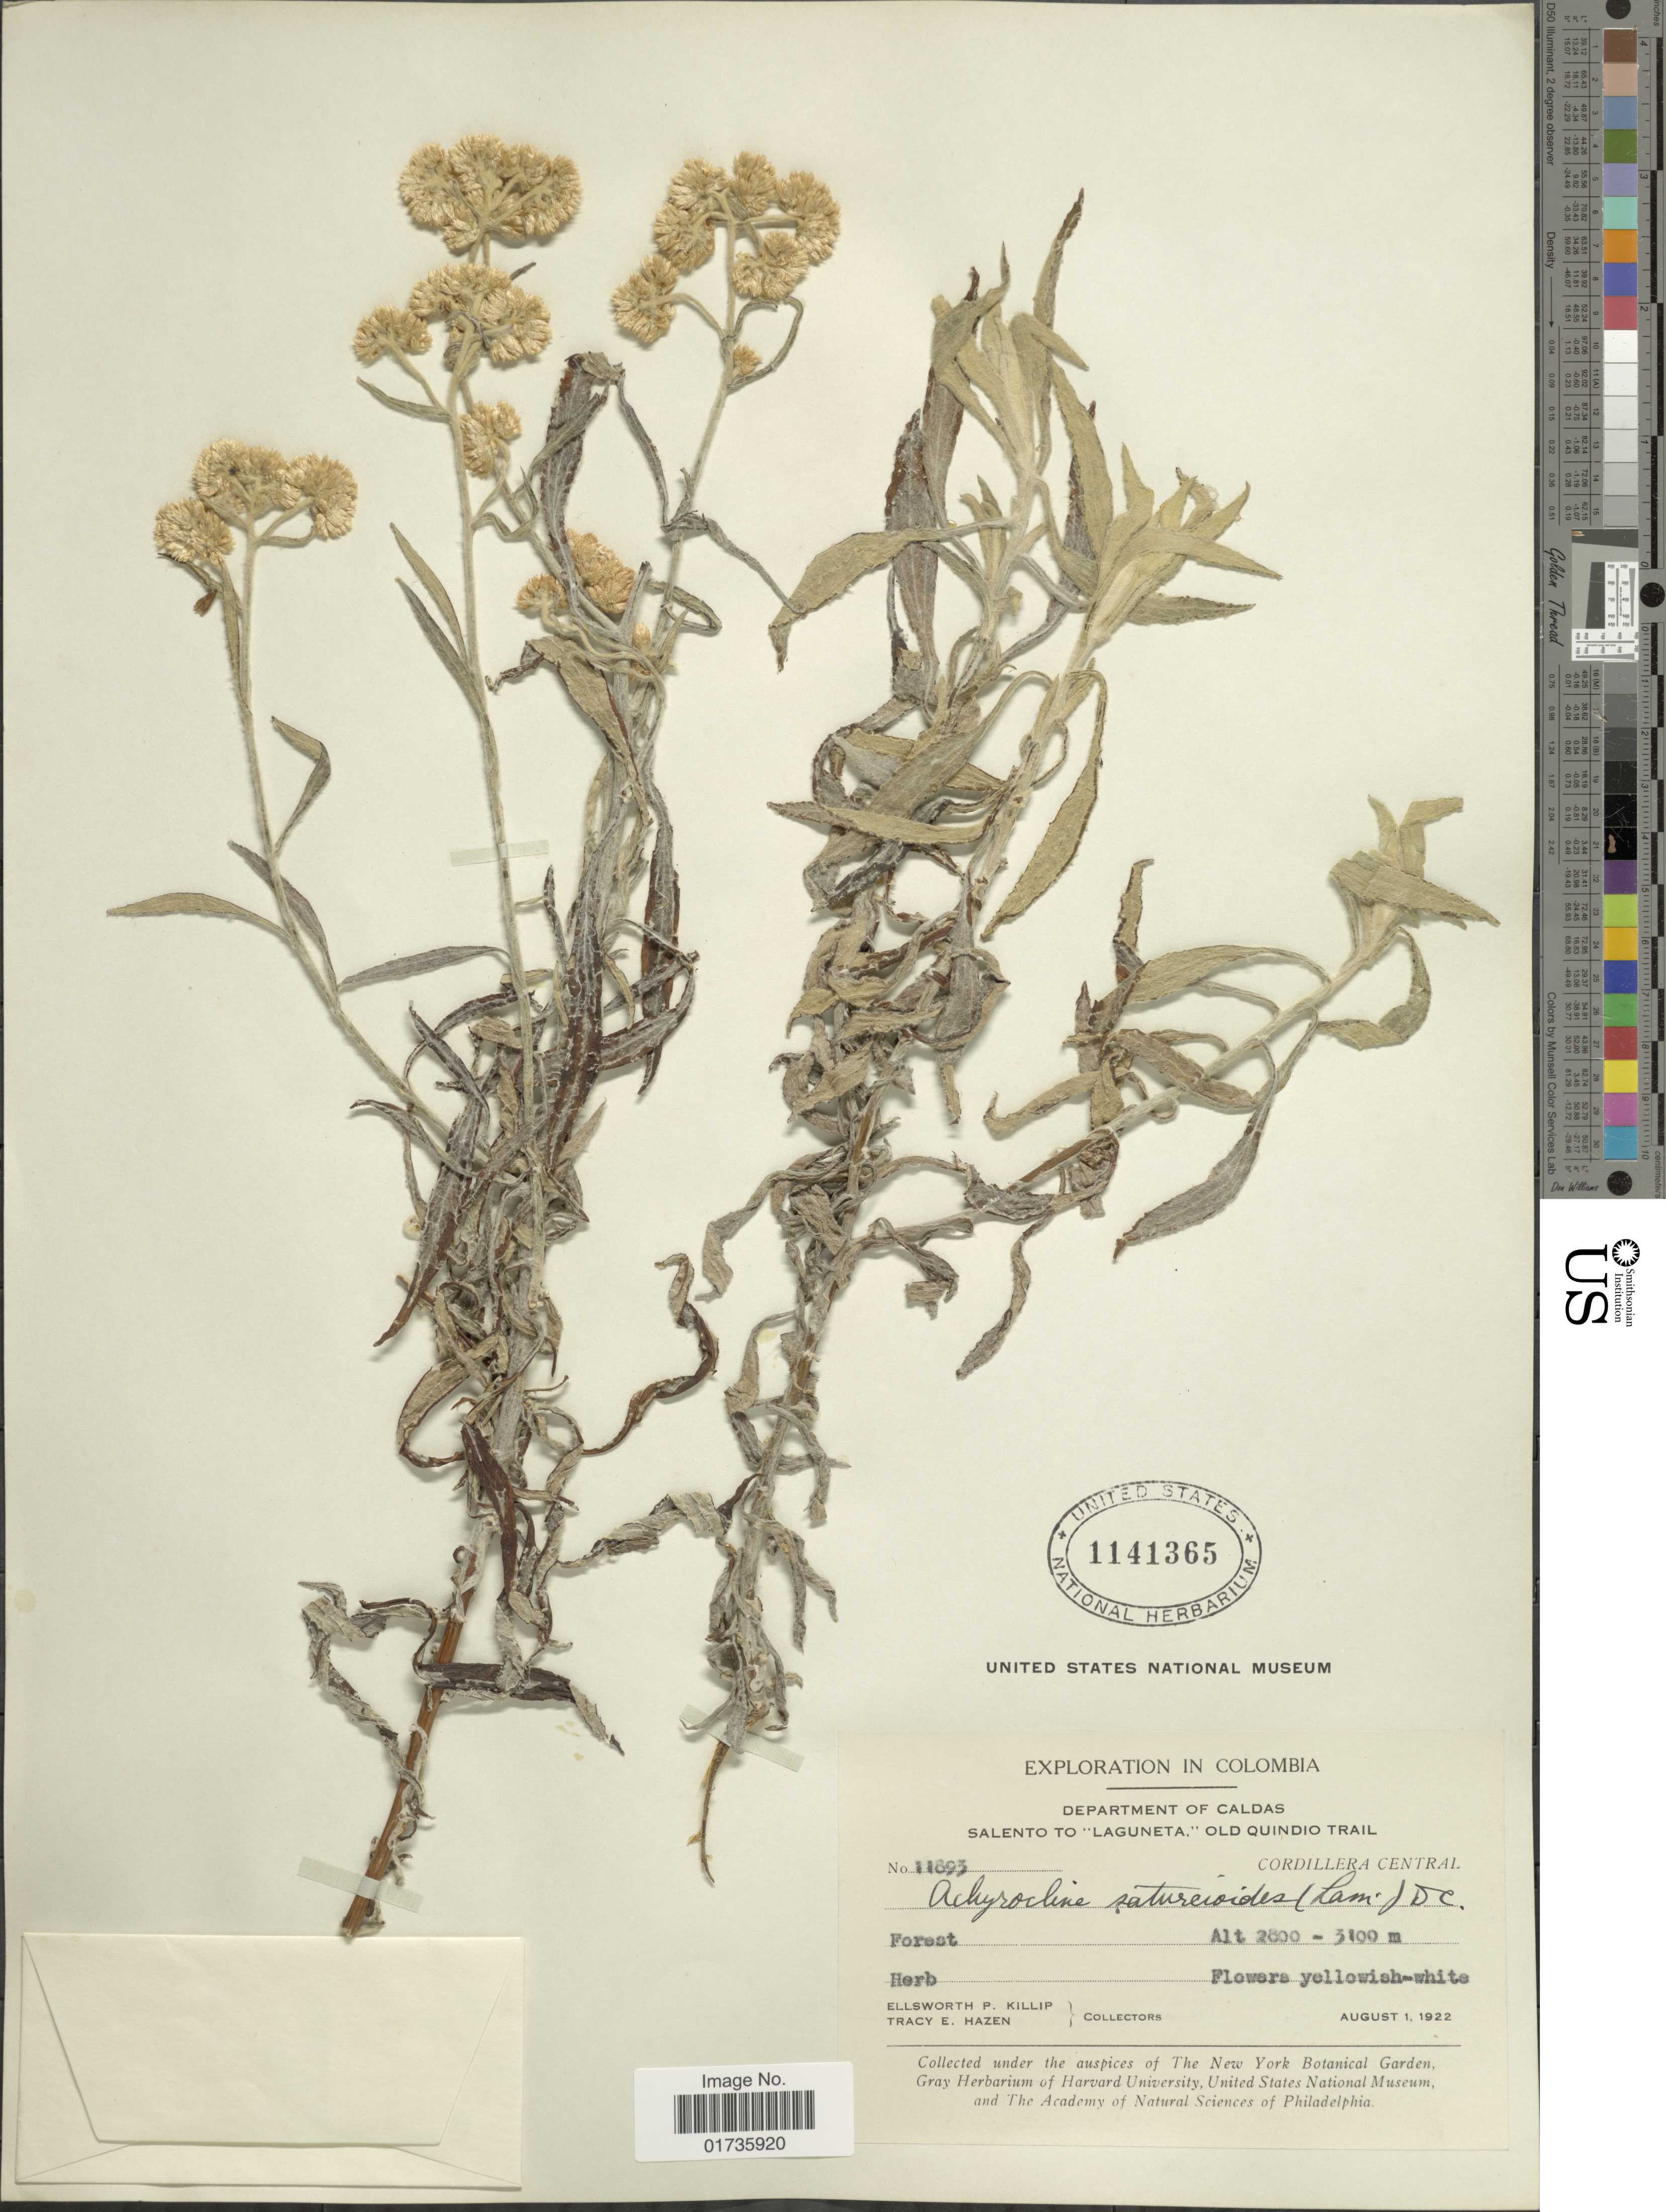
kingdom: Plantae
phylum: Tracheophyta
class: Magnoliopsida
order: Asterales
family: Asteraceae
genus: Achyrocline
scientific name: Achyrocline satureioides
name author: (Lam.) DC.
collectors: E. P. Killip & T. E. Hazen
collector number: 11893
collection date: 1922-08-01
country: Colombia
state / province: Caldas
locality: Department of Caldas Salento to 'Laguneta' Old Uindio Trail, Cordillera Central, Forest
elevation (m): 2800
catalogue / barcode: US 1141365